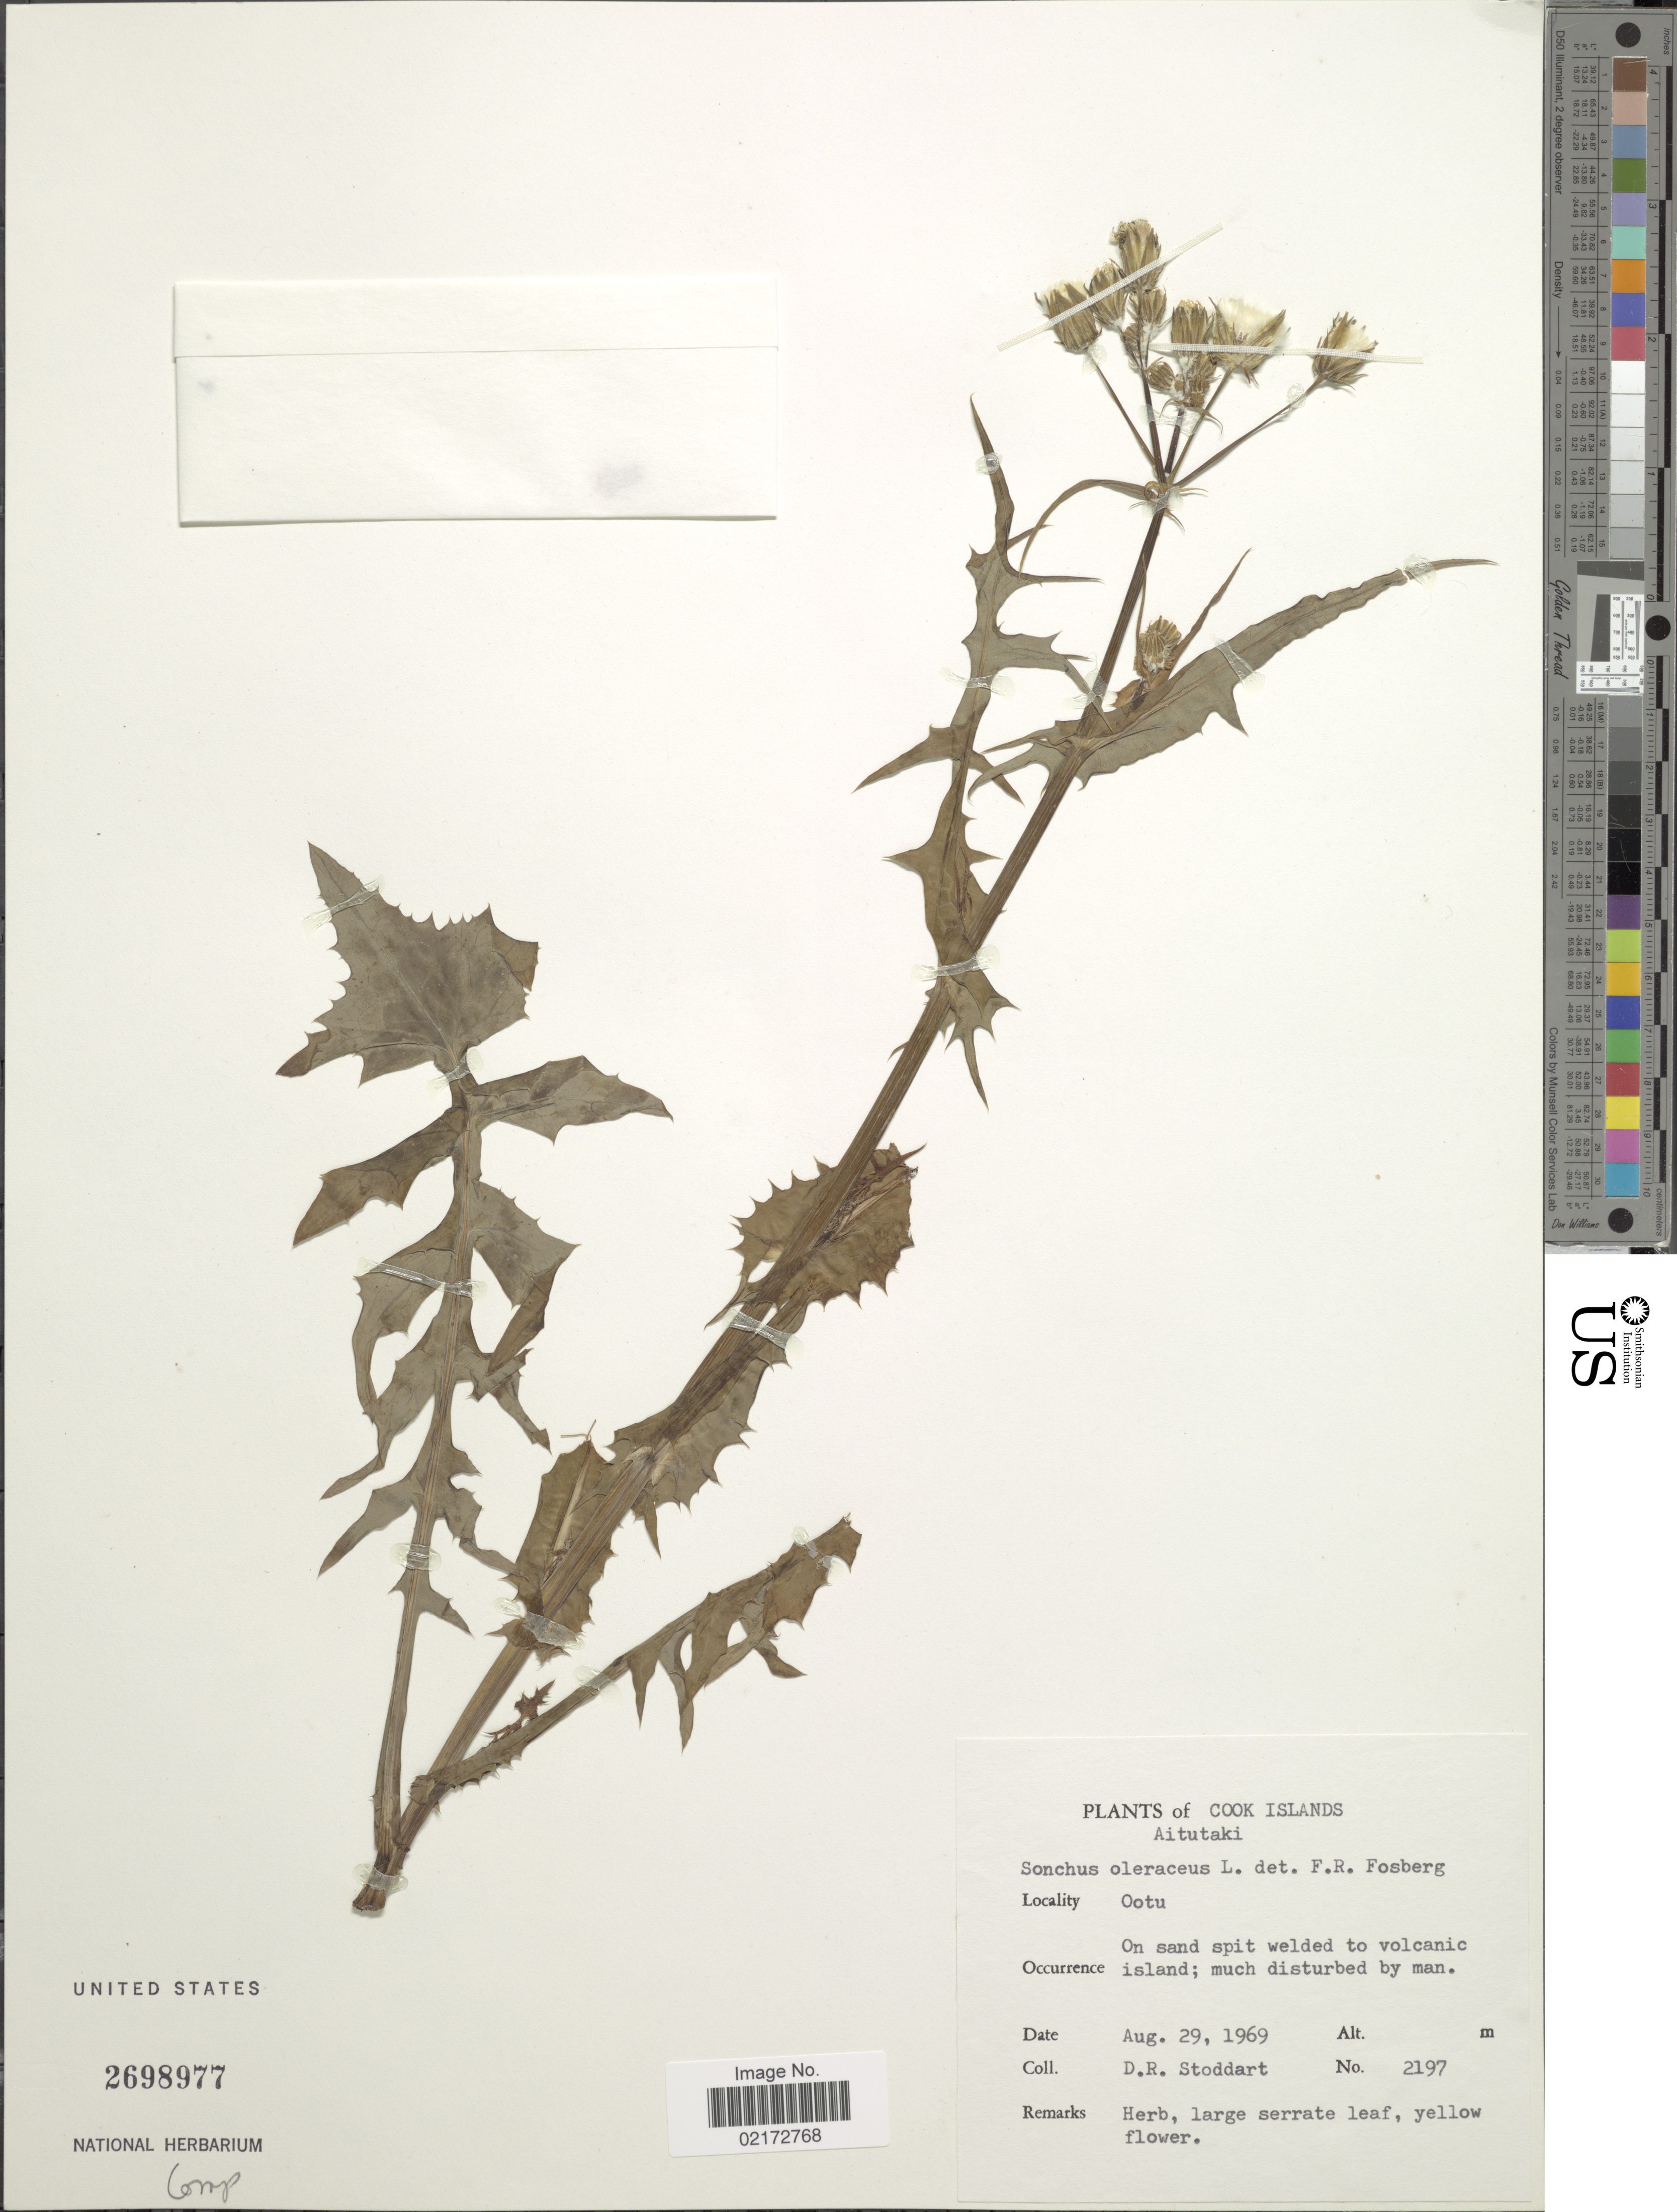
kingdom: Plantae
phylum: Tracheophyta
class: Magnoliopsida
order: Asterales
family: Asteraceae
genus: Sonchus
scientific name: Sonchus oleraceus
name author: L.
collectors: D. R. Stoddart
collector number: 2197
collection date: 1969-08-29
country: Cook Islands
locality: Cook Islands. Aitutaki. Ootu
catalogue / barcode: US 2698977